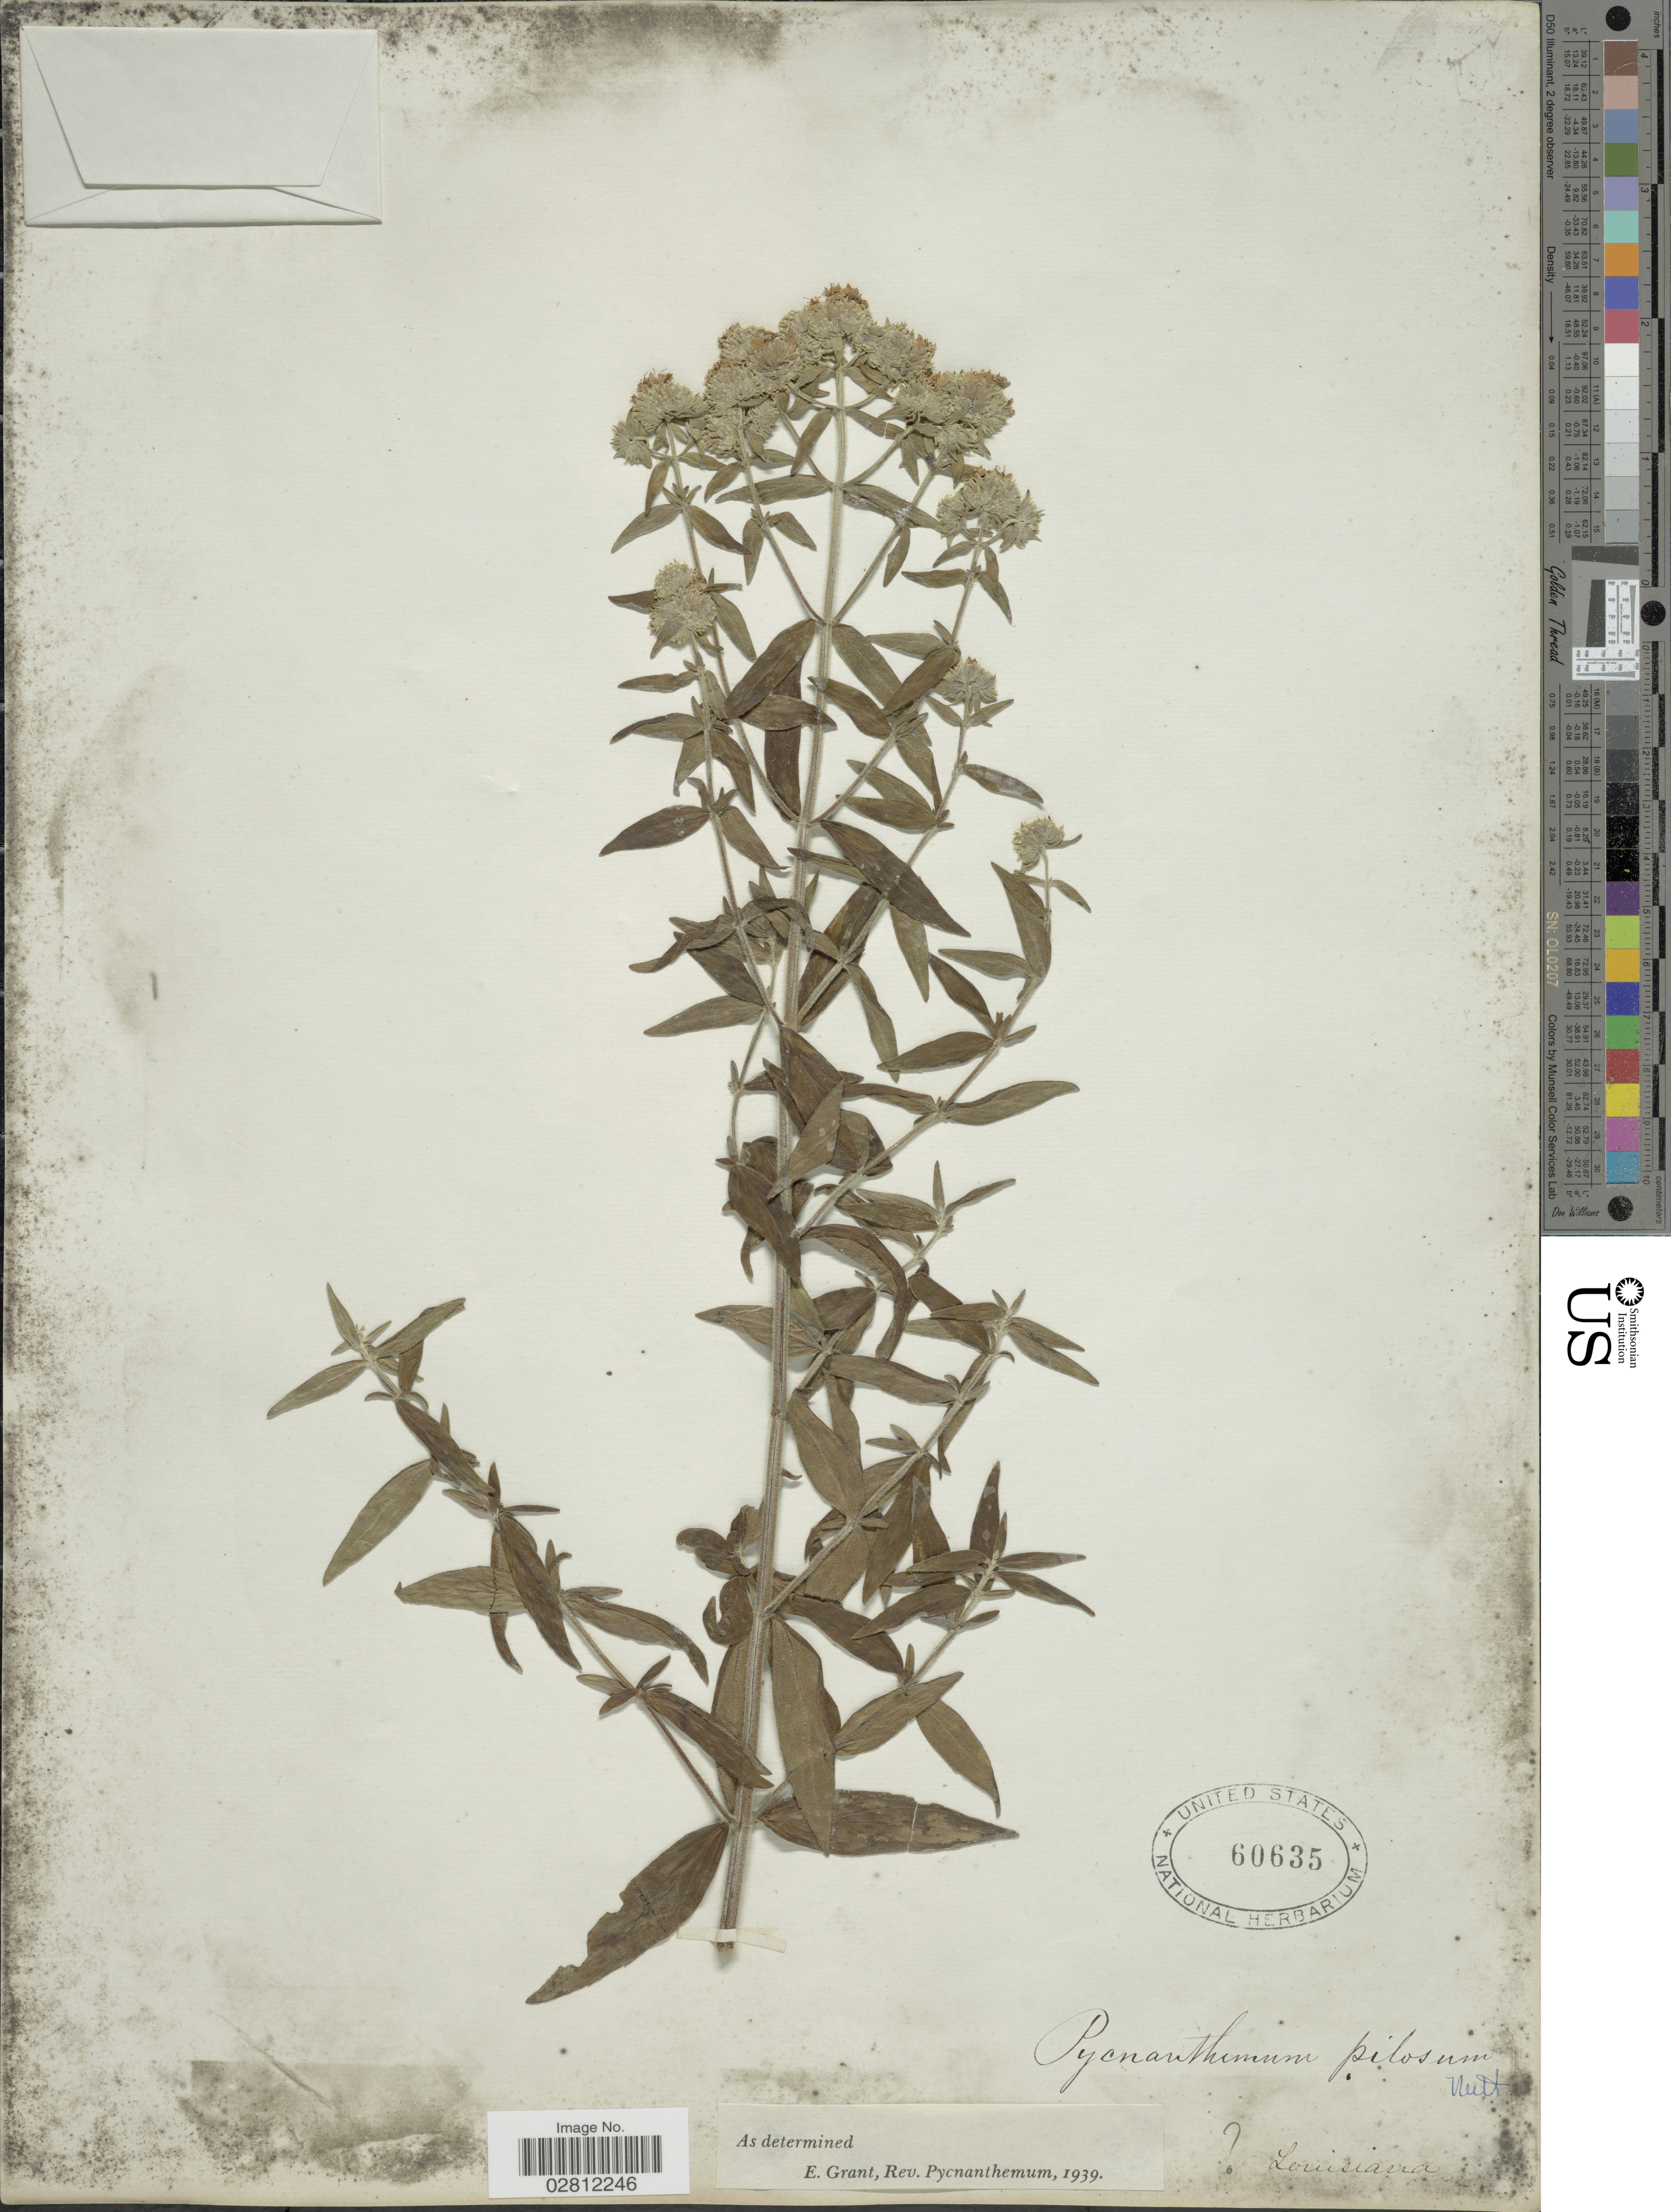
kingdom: Plantae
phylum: Tracheophyta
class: Magnoliopsida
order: Lamiales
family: Lamiaceae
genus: Pycnanthemum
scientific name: Pycnanthemum pilosum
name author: Nutt.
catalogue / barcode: US 60635